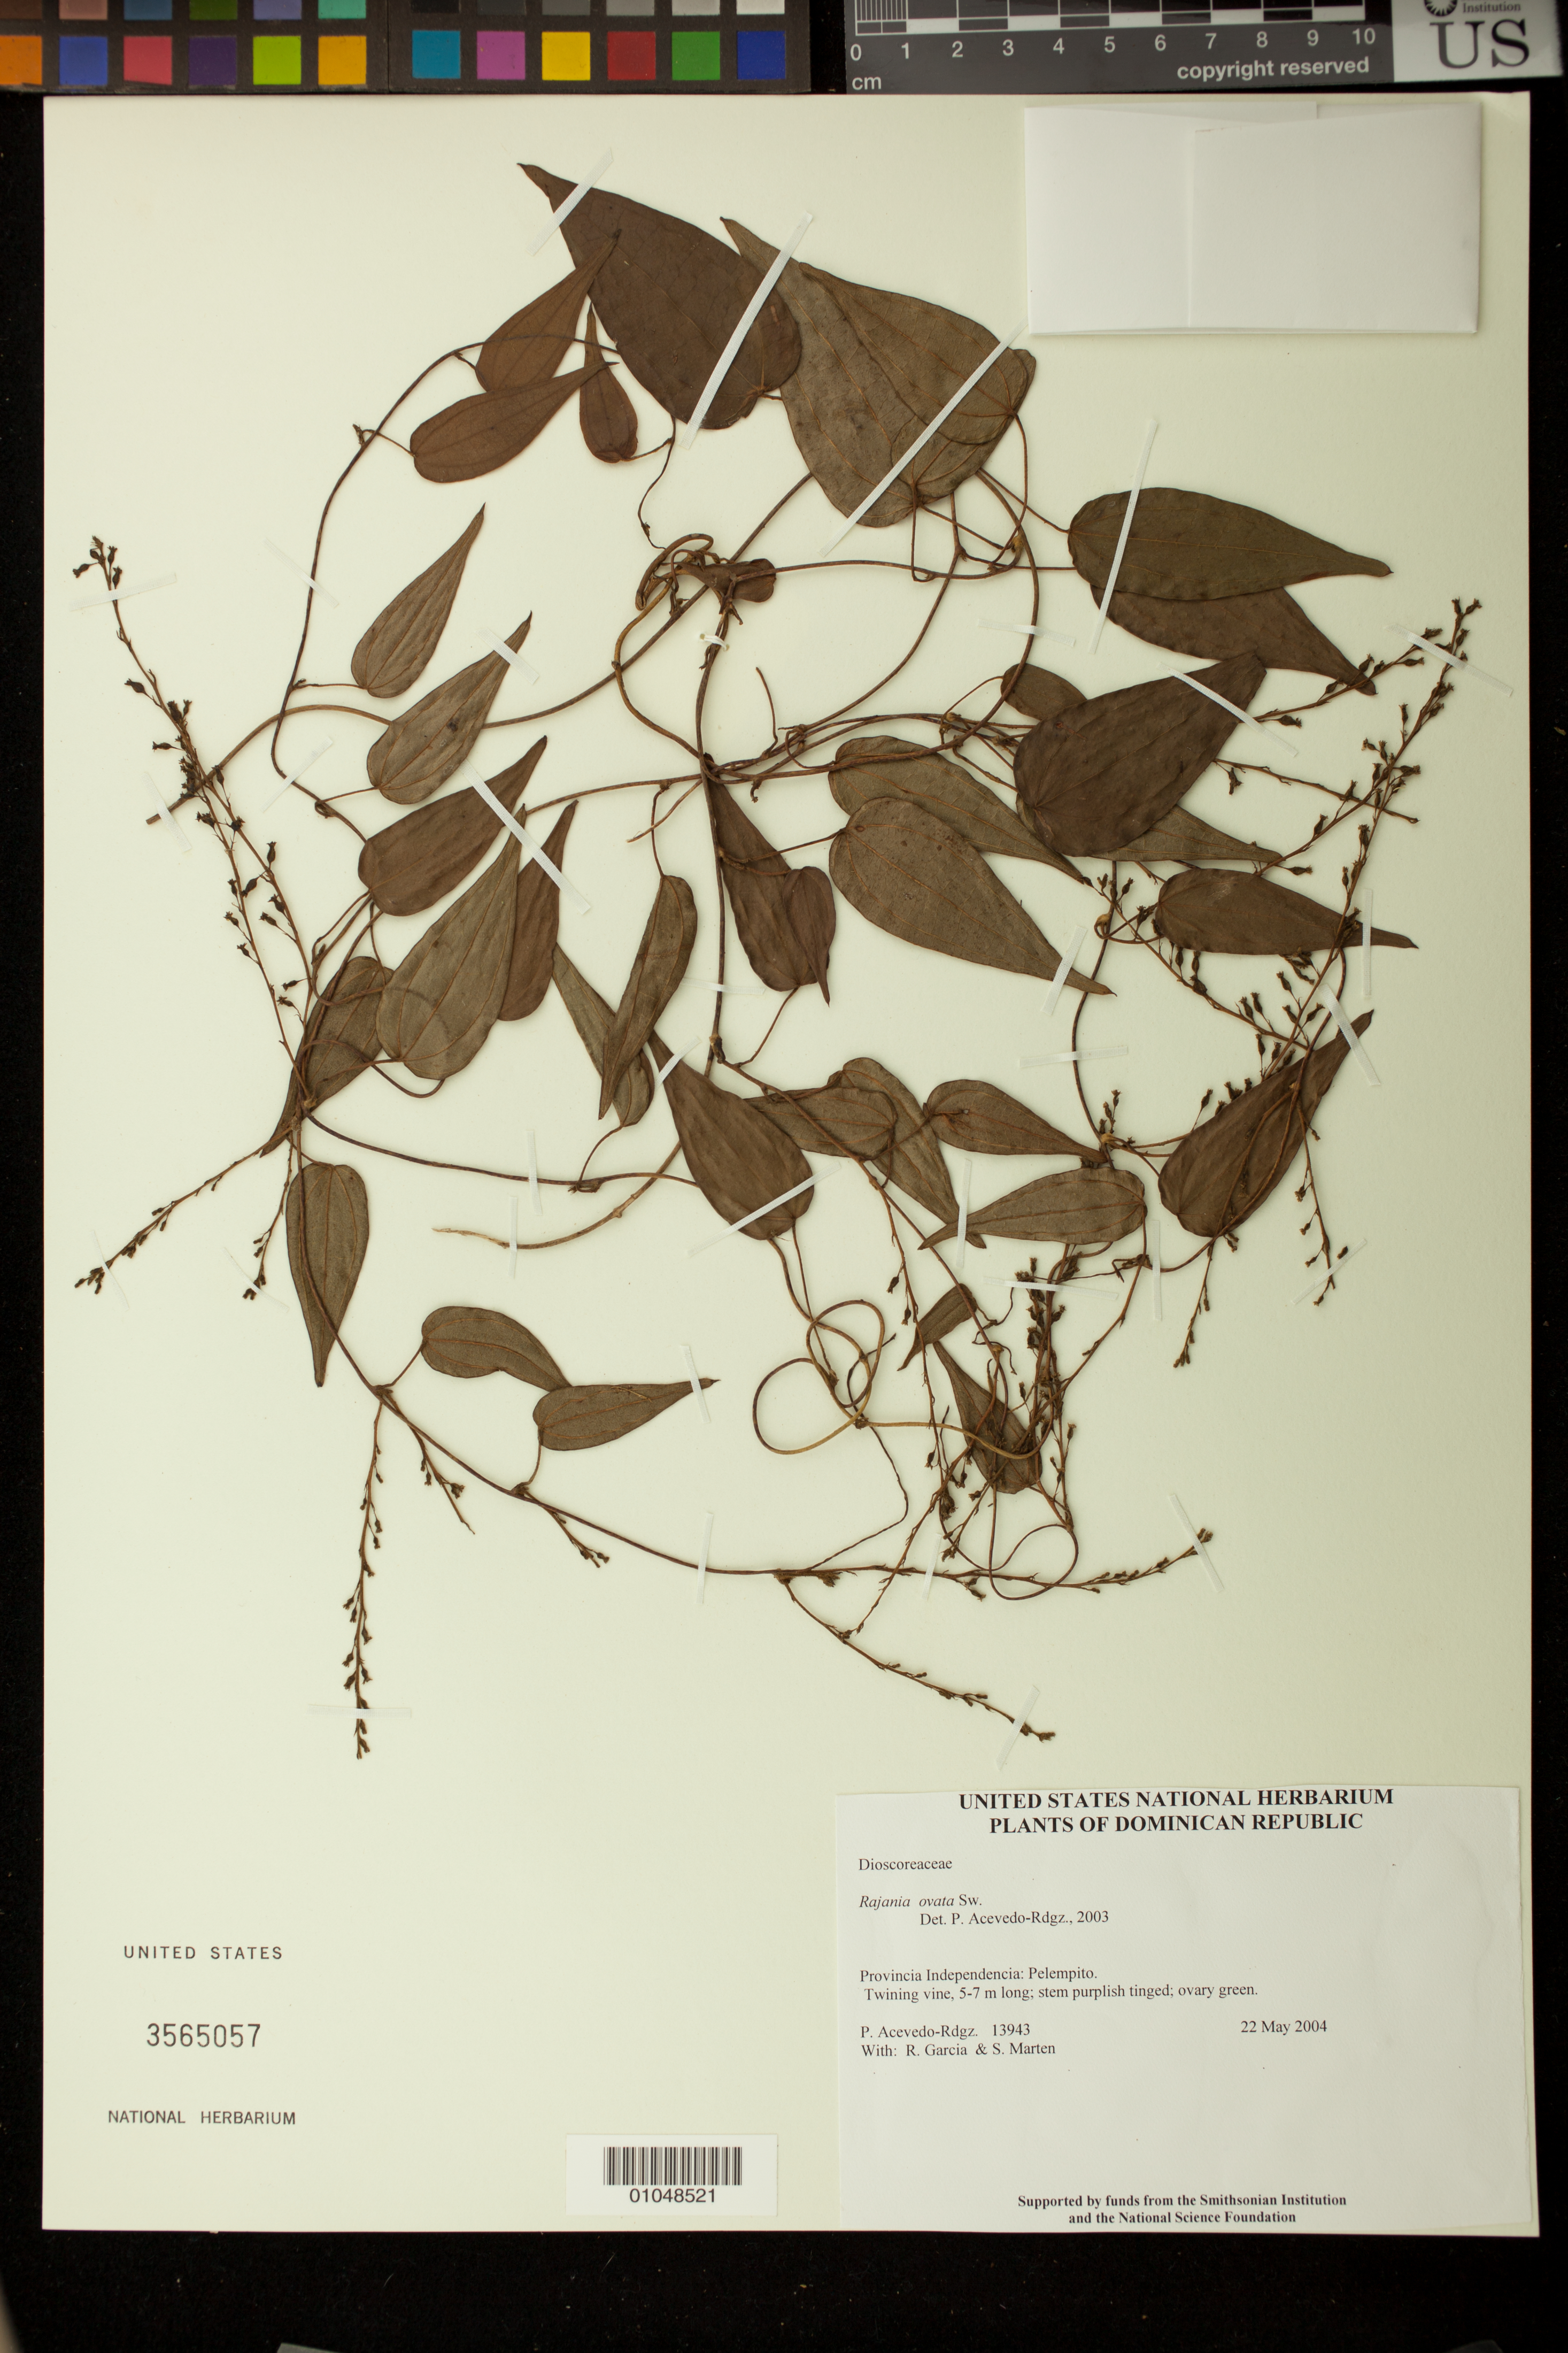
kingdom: Plantae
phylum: Tracheophyta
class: Liliopsida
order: Dioscoreales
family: Dioscoreaceae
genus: Dioscorea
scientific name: Dioscorea haitiensis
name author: R. Knuth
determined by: Strong, M. T., (US), Smithsonian Institution - National Museum of Natural History (UNITED STATES)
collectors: P. Acevedo-Rodr., R. G. García & S. Marten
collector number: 13943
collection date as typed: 22 May 2004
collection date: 2004-05-22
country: Dominican Republic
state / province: Independencia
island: Hispaniola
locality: Pelempito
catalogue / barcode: US 3565057